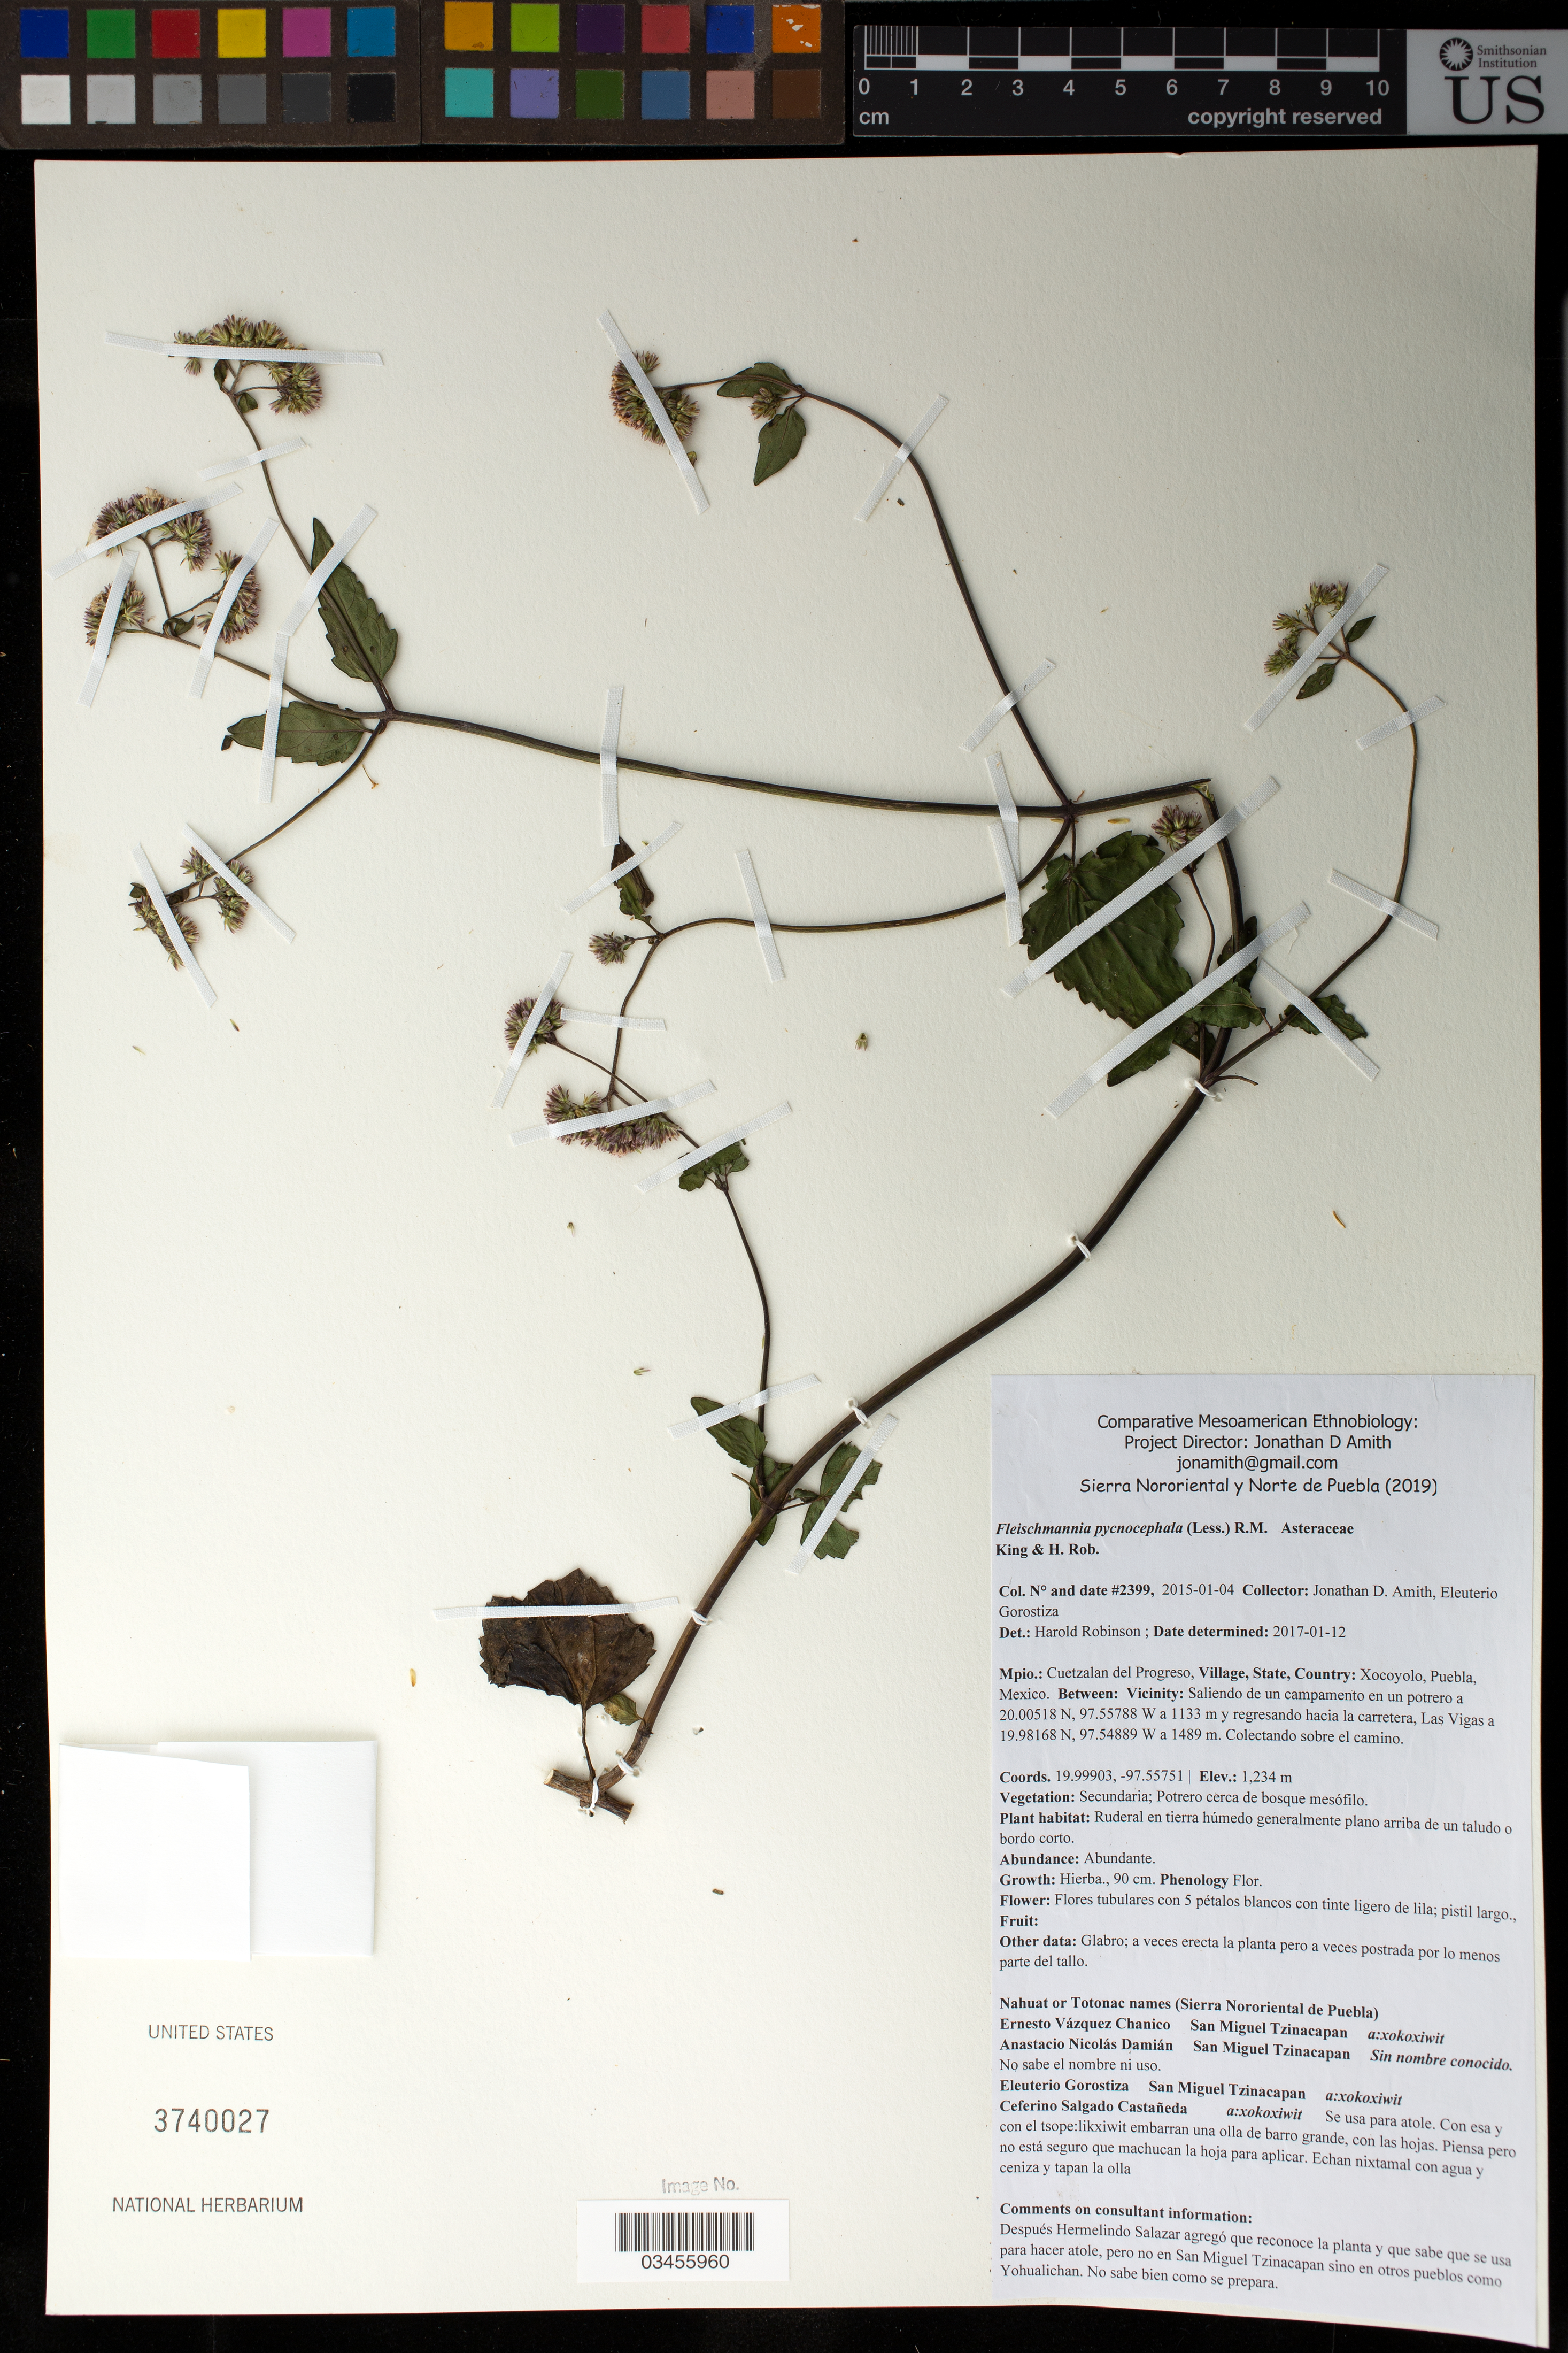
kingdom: Plantae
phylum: Tracheophyta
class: Magnoliopsida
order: Asterales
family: Asteraceae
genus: Fleischmannia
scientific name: Fleischmannia pycnocephala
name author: (Less.) R.M. King & H. Rob.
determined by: Robinson, Harold E., (US)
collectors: J. D. Amith & E. Gorostiza S.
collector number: JDA_02399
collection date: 2015-01-04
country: México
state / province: Puebla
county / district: Cuetzalan del Progreso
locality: PUEBLO: Xocoyolo; LOCALIDAD EXACTA: Saliendo de un campamento en un potrero a 20.00518 N, 97.55788 W a 1133 m y regresando hacia la carretera, Las Vigas a 19.98168 N, 97.54889 W a 1489 m. Colectando sobre el camino.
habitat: VEGETACIÓN y HABITAT: Potrero cerca de bosque mesófilo. | Ruderal en tierra húmedo generalmente plano arriba de un taludo o bordo corto.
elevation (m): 1234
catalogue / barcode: US 3740027